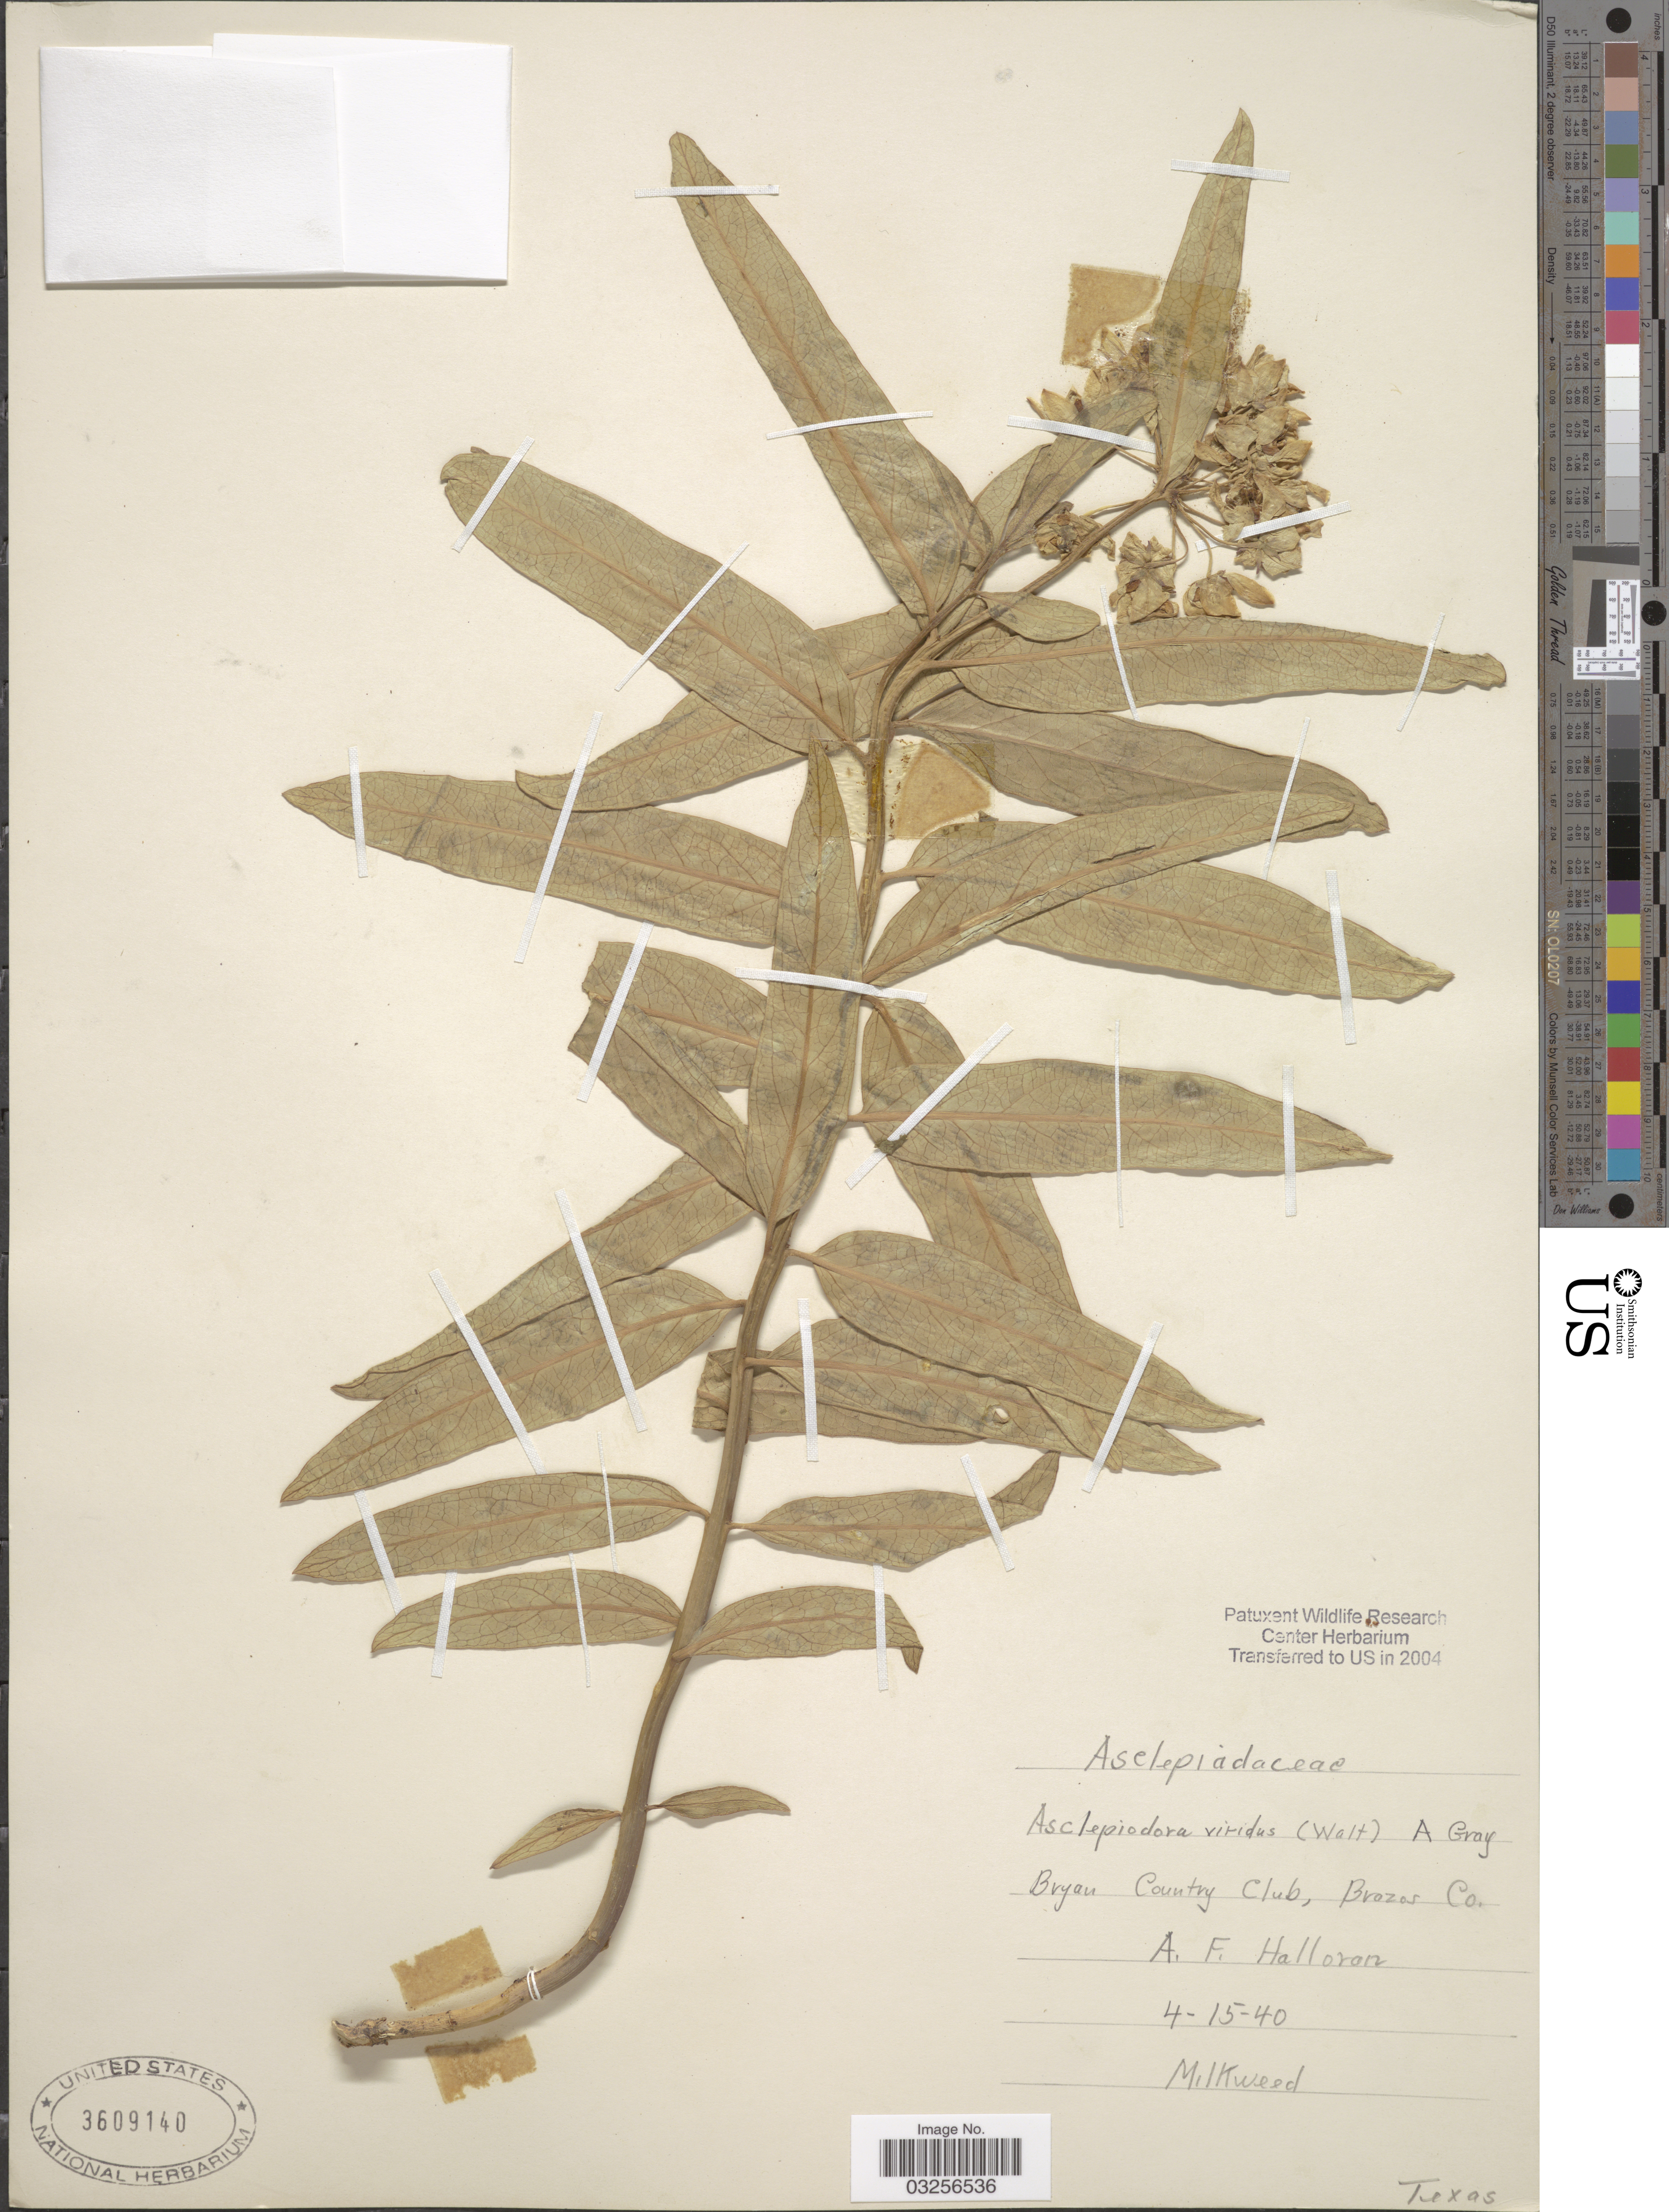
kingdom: Plantae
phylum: Tracheophyta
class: Magnoliopsida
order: Gentianales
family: Apocynaceae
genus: Asclepias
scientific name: Asclepias viridis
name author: Walter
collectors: A. Halloran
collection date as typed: Transcribed d/m/y: 15/4/40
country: United States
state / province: Texas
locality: Bryan County Club, Brazos Co.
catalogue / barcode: US 3609140